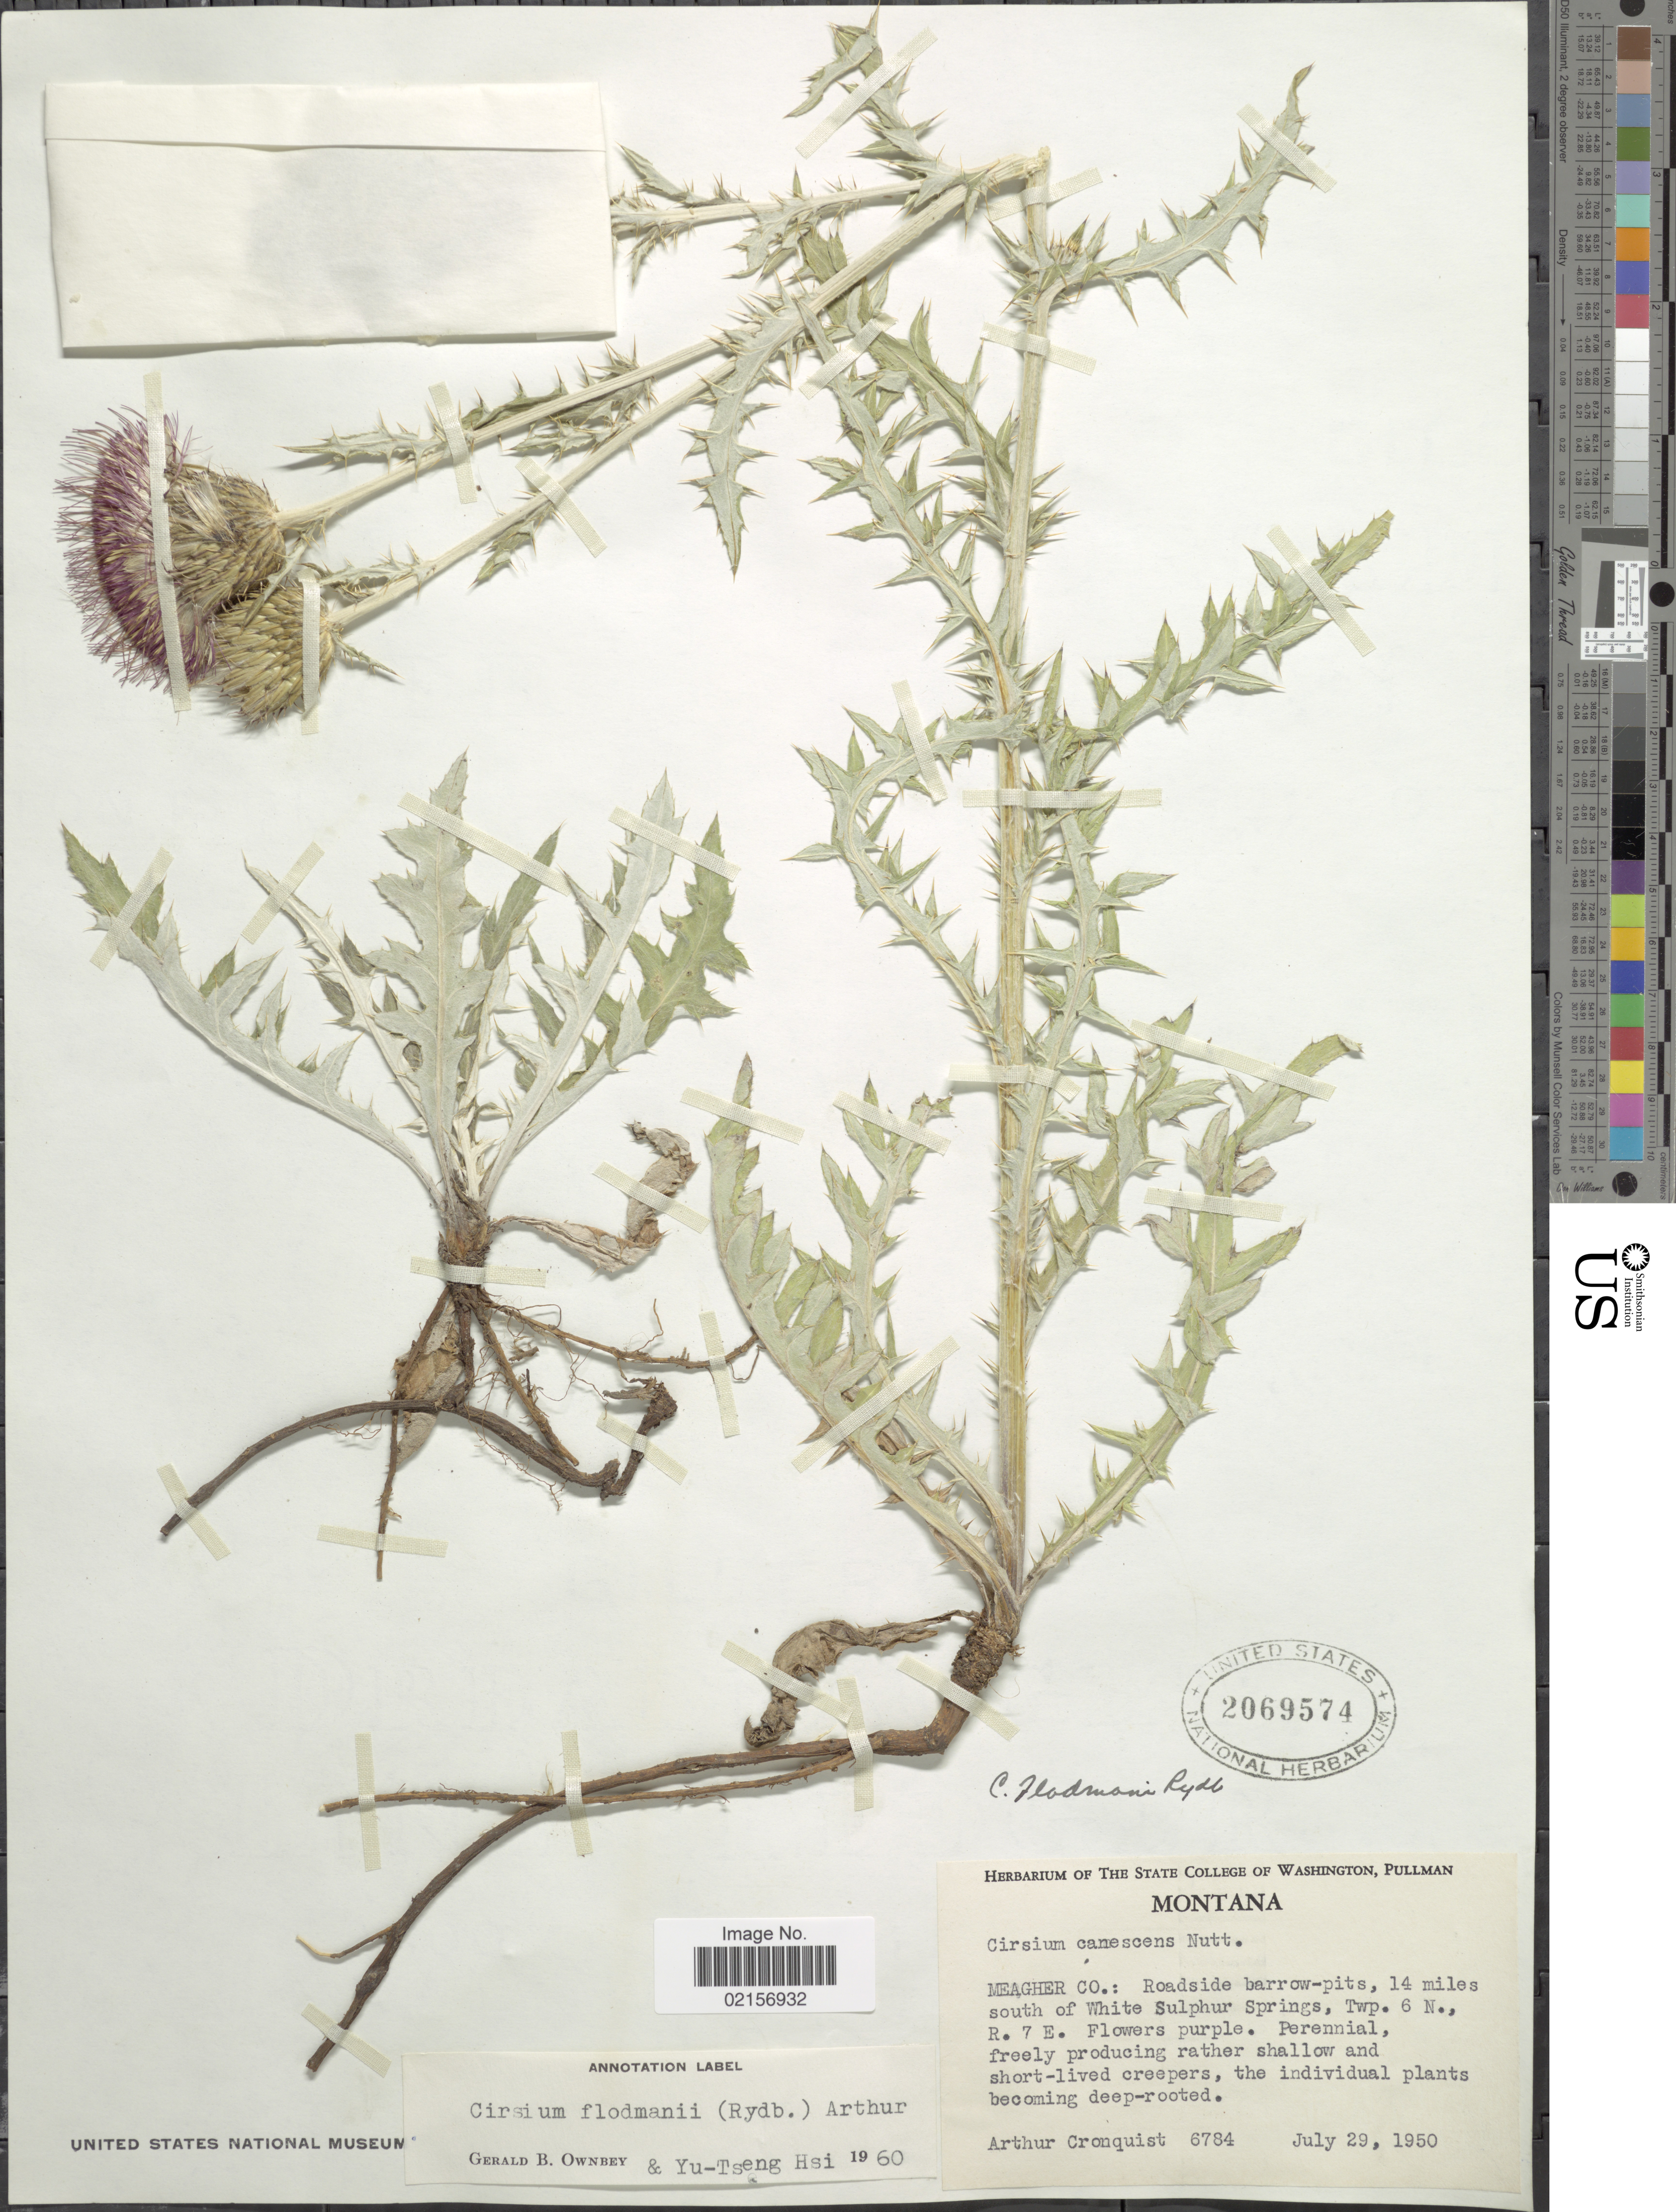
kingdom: Plantae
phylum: Tracheophyta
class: Magnoliopsida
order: Asterales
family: Asteraceae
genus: Cirsium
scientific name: Cirsium flodmanii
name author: (Rydb.) Arthur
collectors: A. J. Cronquist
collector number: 6784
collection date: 1950-07-29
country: United States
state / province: Montana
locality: Meager Co.: roadside barrow-pits, 14 miles south of White Sulphur Springs, Twp. 6 N., R.7E.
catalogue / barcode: US 2069574